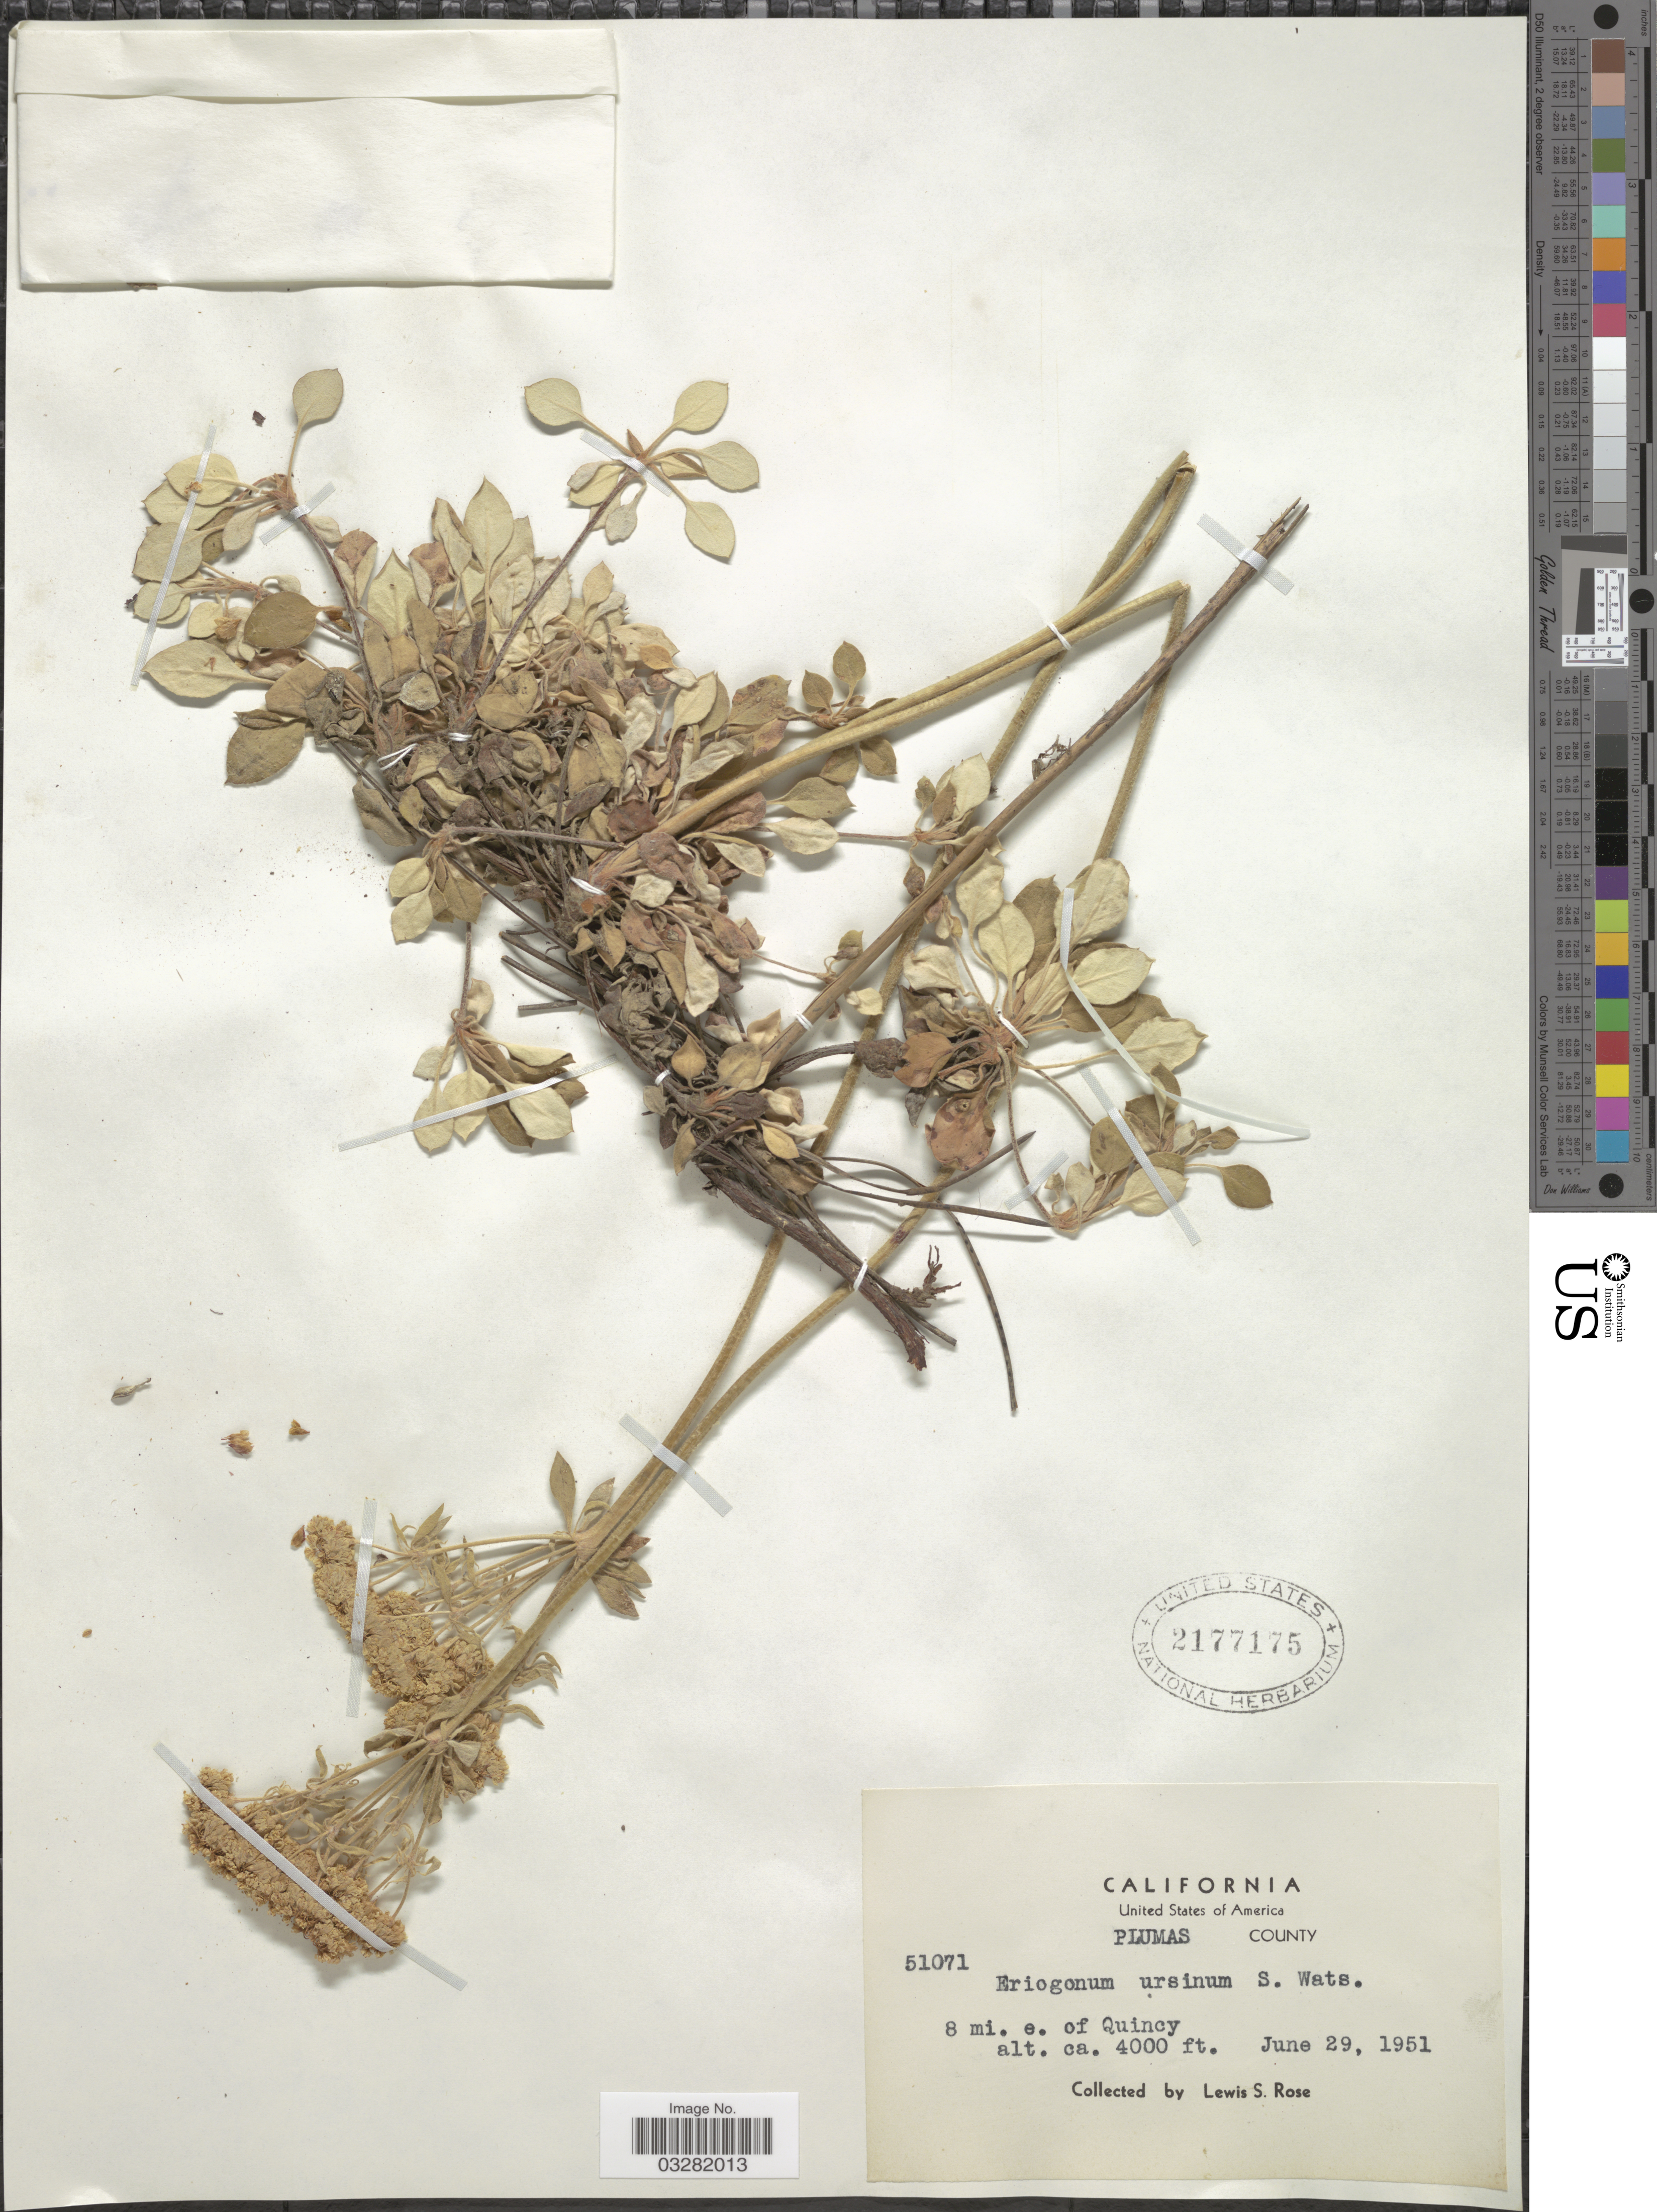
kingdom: Plantae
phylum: Tracheophyta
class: Magnoliopsida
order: Caryophyllales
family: Polygonaceae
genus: Eriogonum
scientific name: Eriogonum ursinum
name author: S. Watson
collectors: L. S. Rose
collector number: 51071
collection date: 1951-06-29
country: United States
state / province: California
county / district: Plumas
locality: Plumas County. 8 mi. e. of Quincy.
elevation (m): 1219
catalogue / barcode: US 2177175